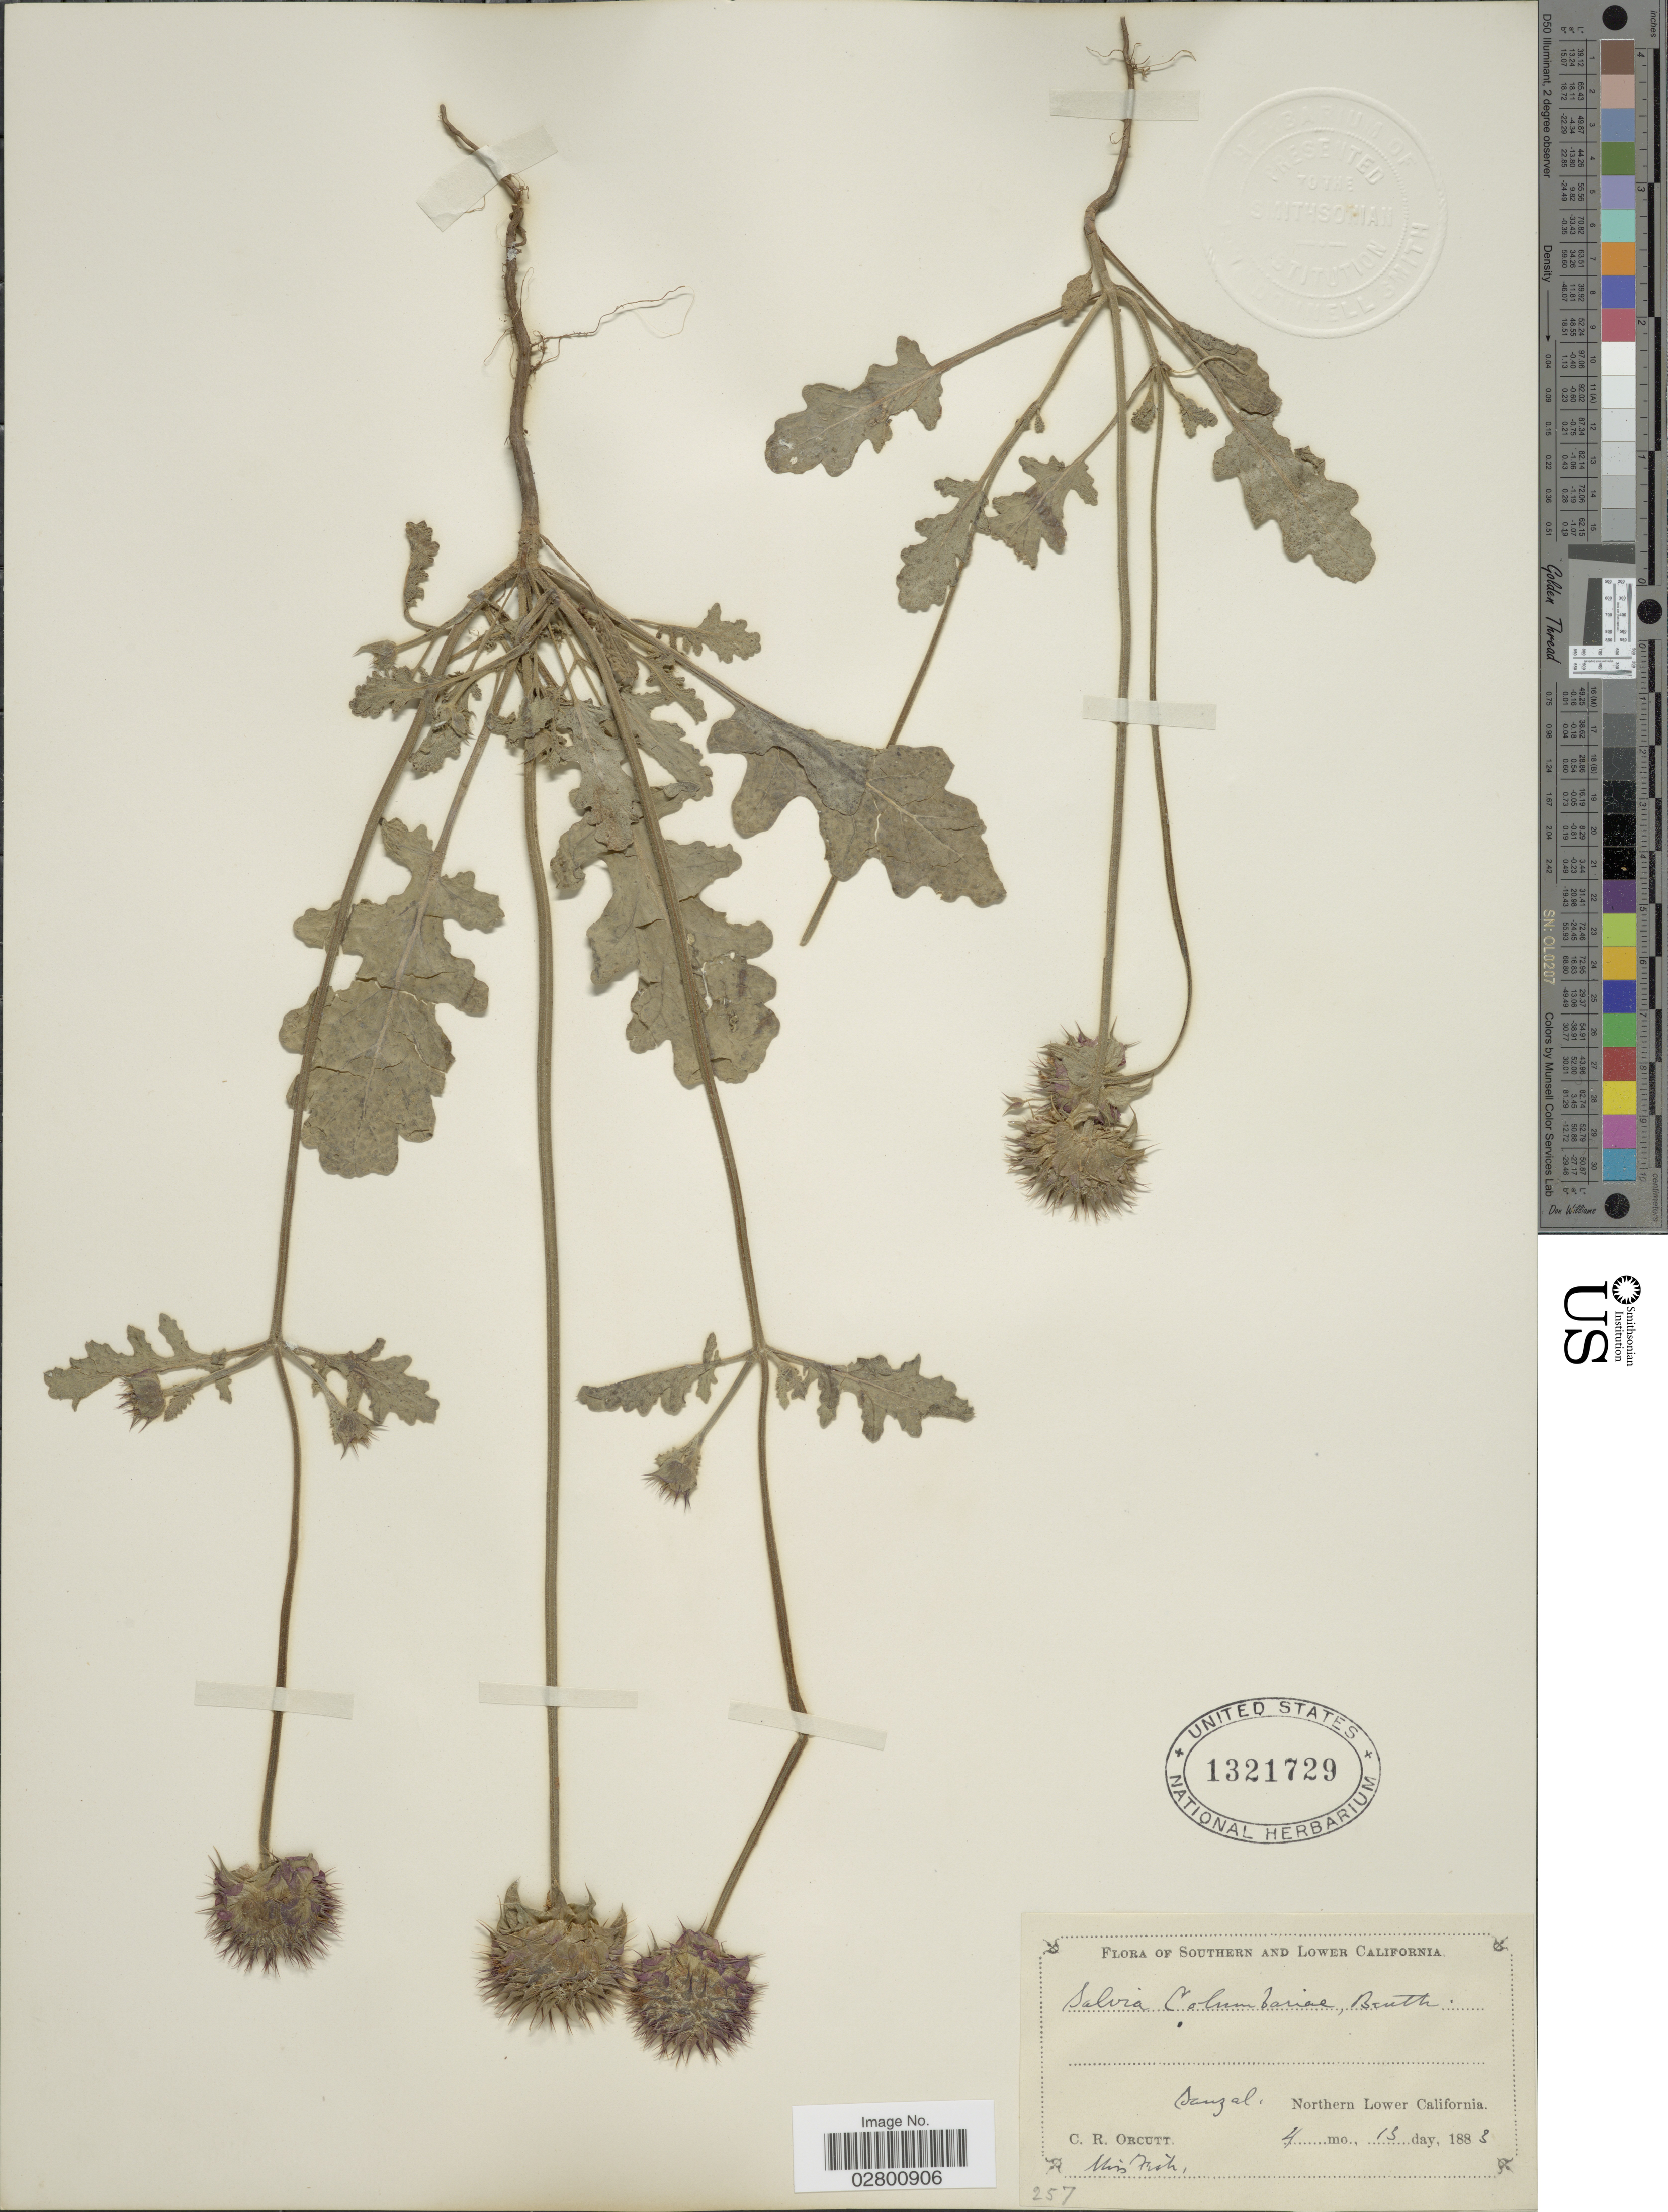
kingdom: Plantae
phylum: Tracheophyta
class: Magnoliopsida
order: Lamiales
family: Lamiaceae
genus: Salvia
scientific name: Salvia columbariae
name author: Benth.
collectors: C. R. Orcutt & Fish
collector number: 257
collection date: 1883-04-13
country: Mexico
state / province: Baja California Norte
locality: Sanzal. Northern Lower California.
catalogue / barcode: US 1321729